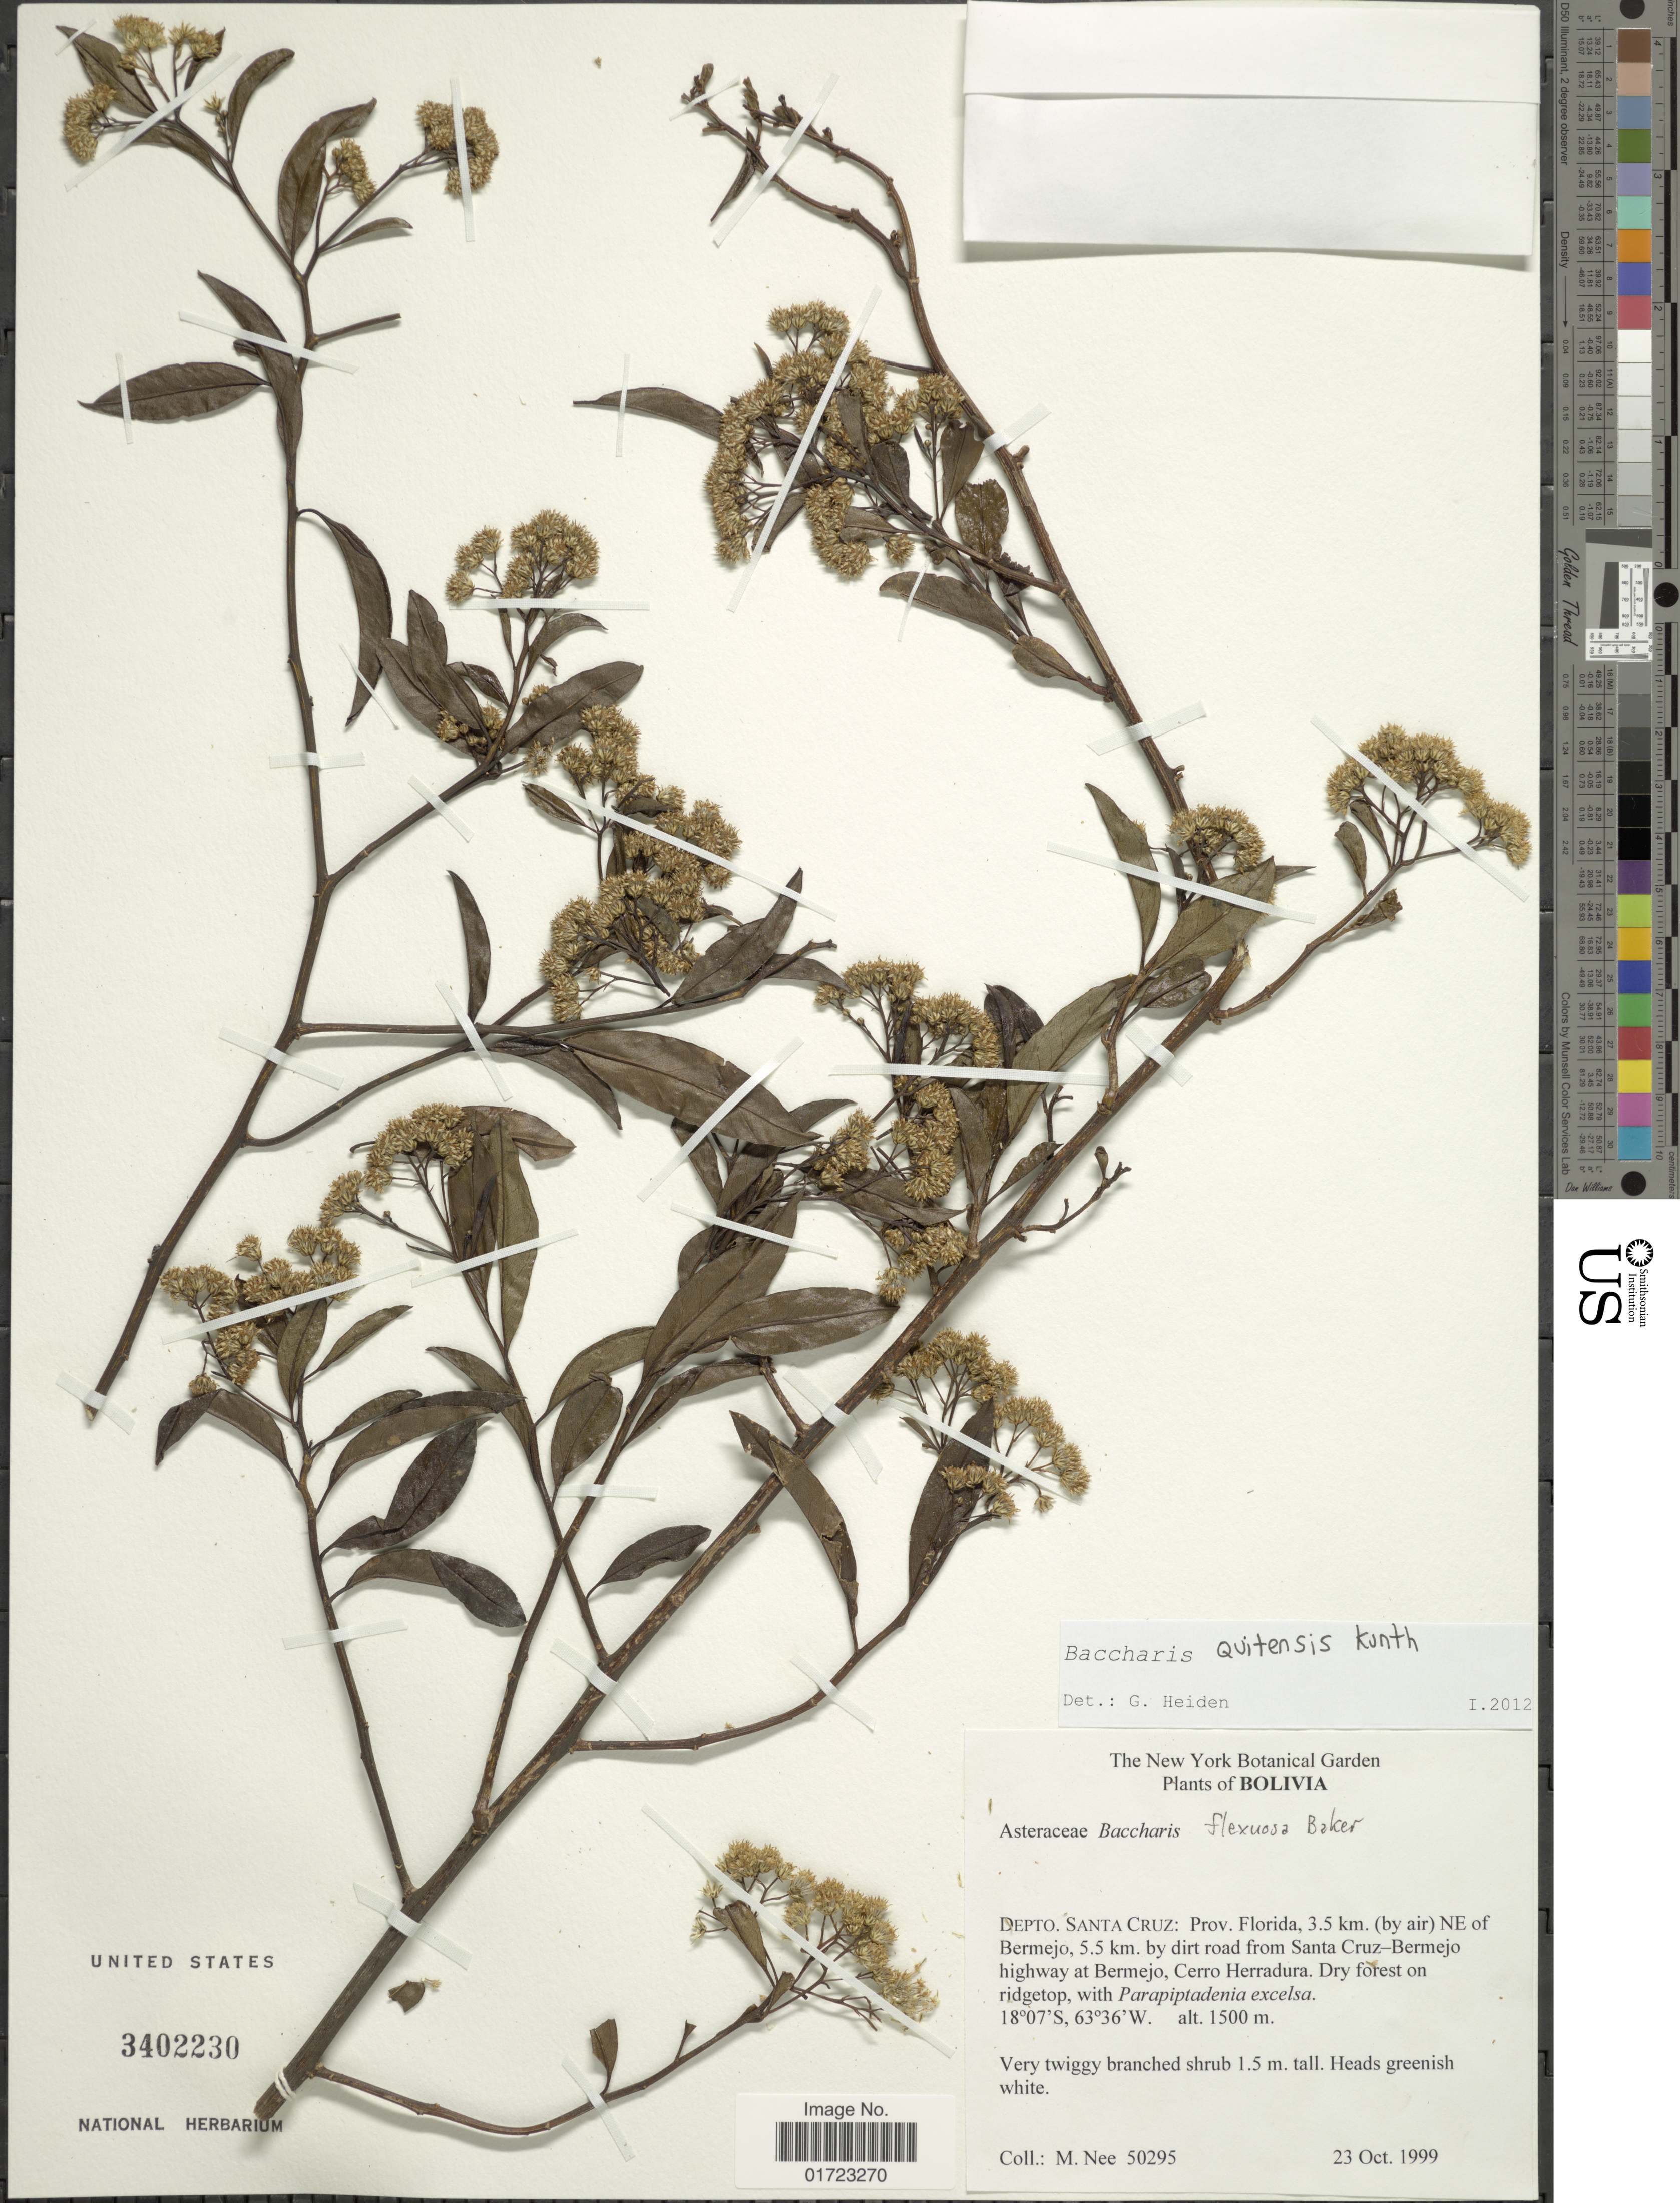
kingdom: Plantae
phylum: Tracheophyta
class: Magnoliopsida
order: Asterales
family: Asteraceae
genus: Baccharis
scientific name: Baccharis quitensis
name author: Kunth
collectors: M. Nee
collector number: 50295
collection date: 1999-10-23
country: Bolivia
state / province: Santa Cruz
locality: Depto. Santa Cruz: Prov. Florida, 3.5 km. (by air) NE of Bermejo, 5.5. km. by dirt road from Santa Cruz-Bermejo highway at Bermejo, Cerro Herradura.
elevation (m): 1500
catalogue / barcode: US 3402230